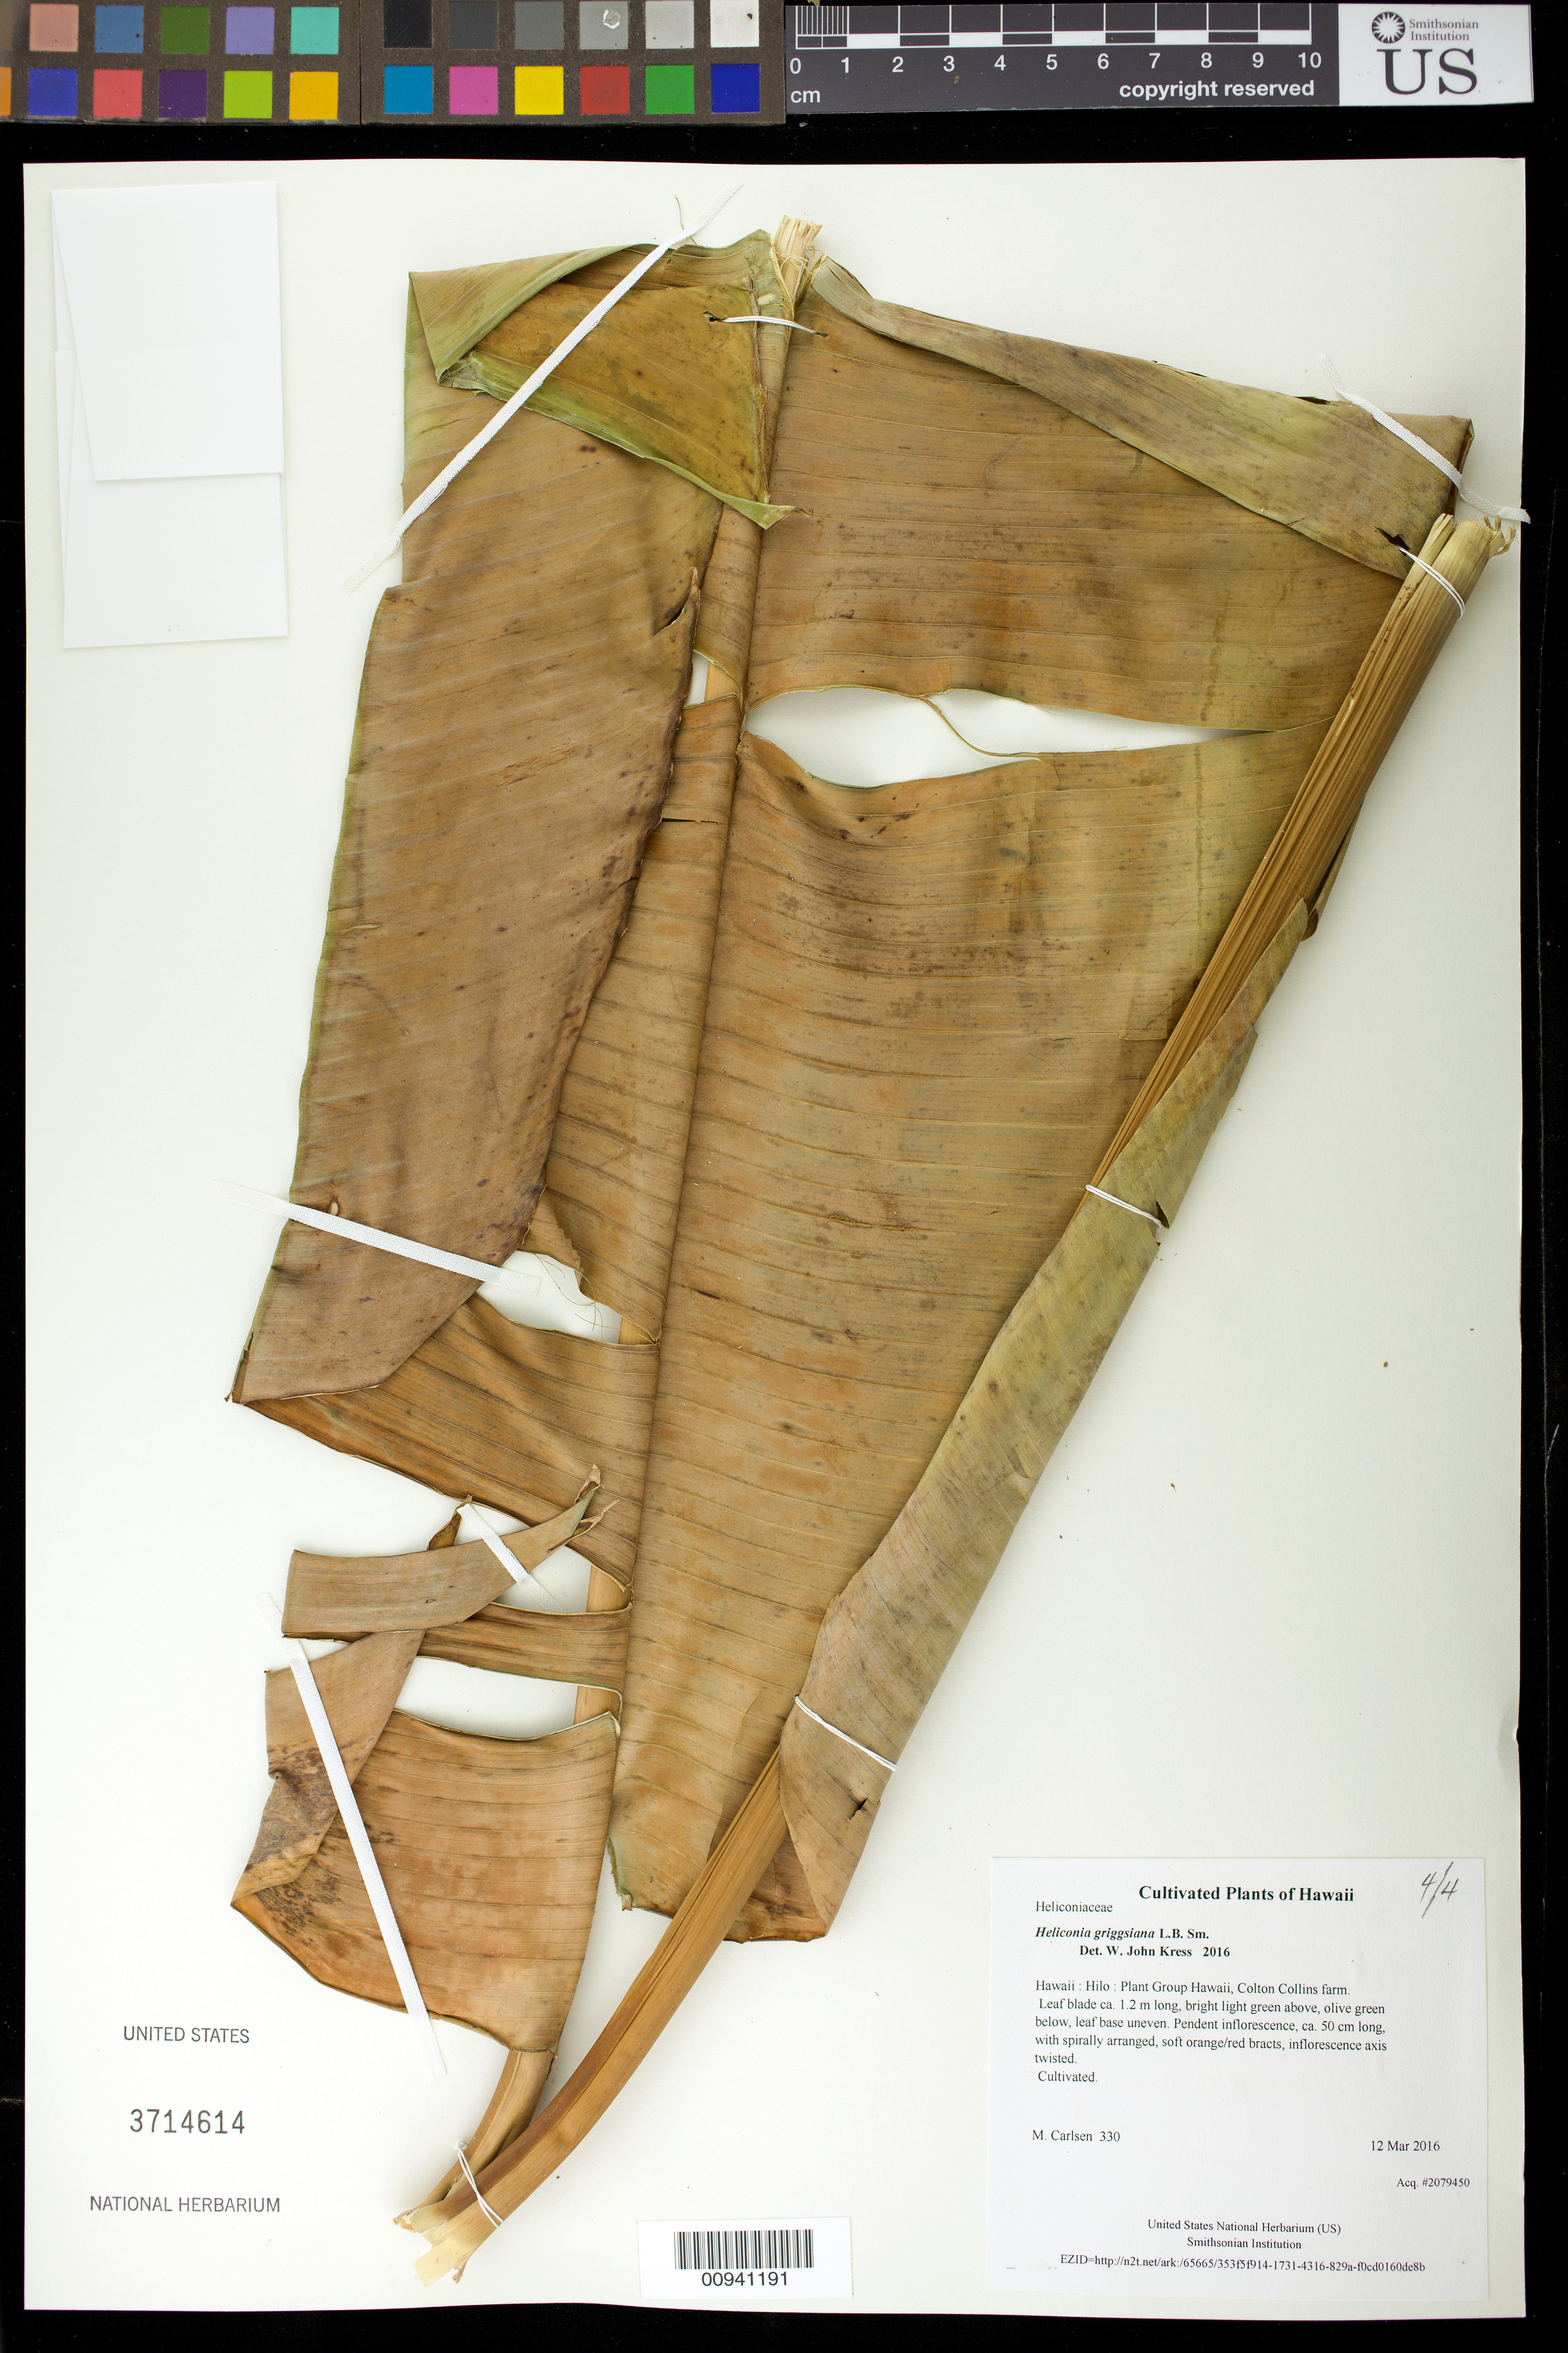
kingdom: Plantae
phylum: Tracheophyta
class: Liliopsida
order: Zingiberales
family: Heliconiaceae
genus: Heliconia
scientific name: Heliconia griggsiana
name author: L.B. Sm.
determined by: Kress, W. J., (US), Smithsonian Institution - National Museum of Natural History (UNITED STATES)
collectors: M. M. Carlsen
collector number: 330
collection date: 2016-03-12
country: United States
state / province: Hawaii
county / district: Hawaii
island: Hawaii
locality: Plant Group Hawaii, Colton Collins farm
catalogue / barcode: US 3714614